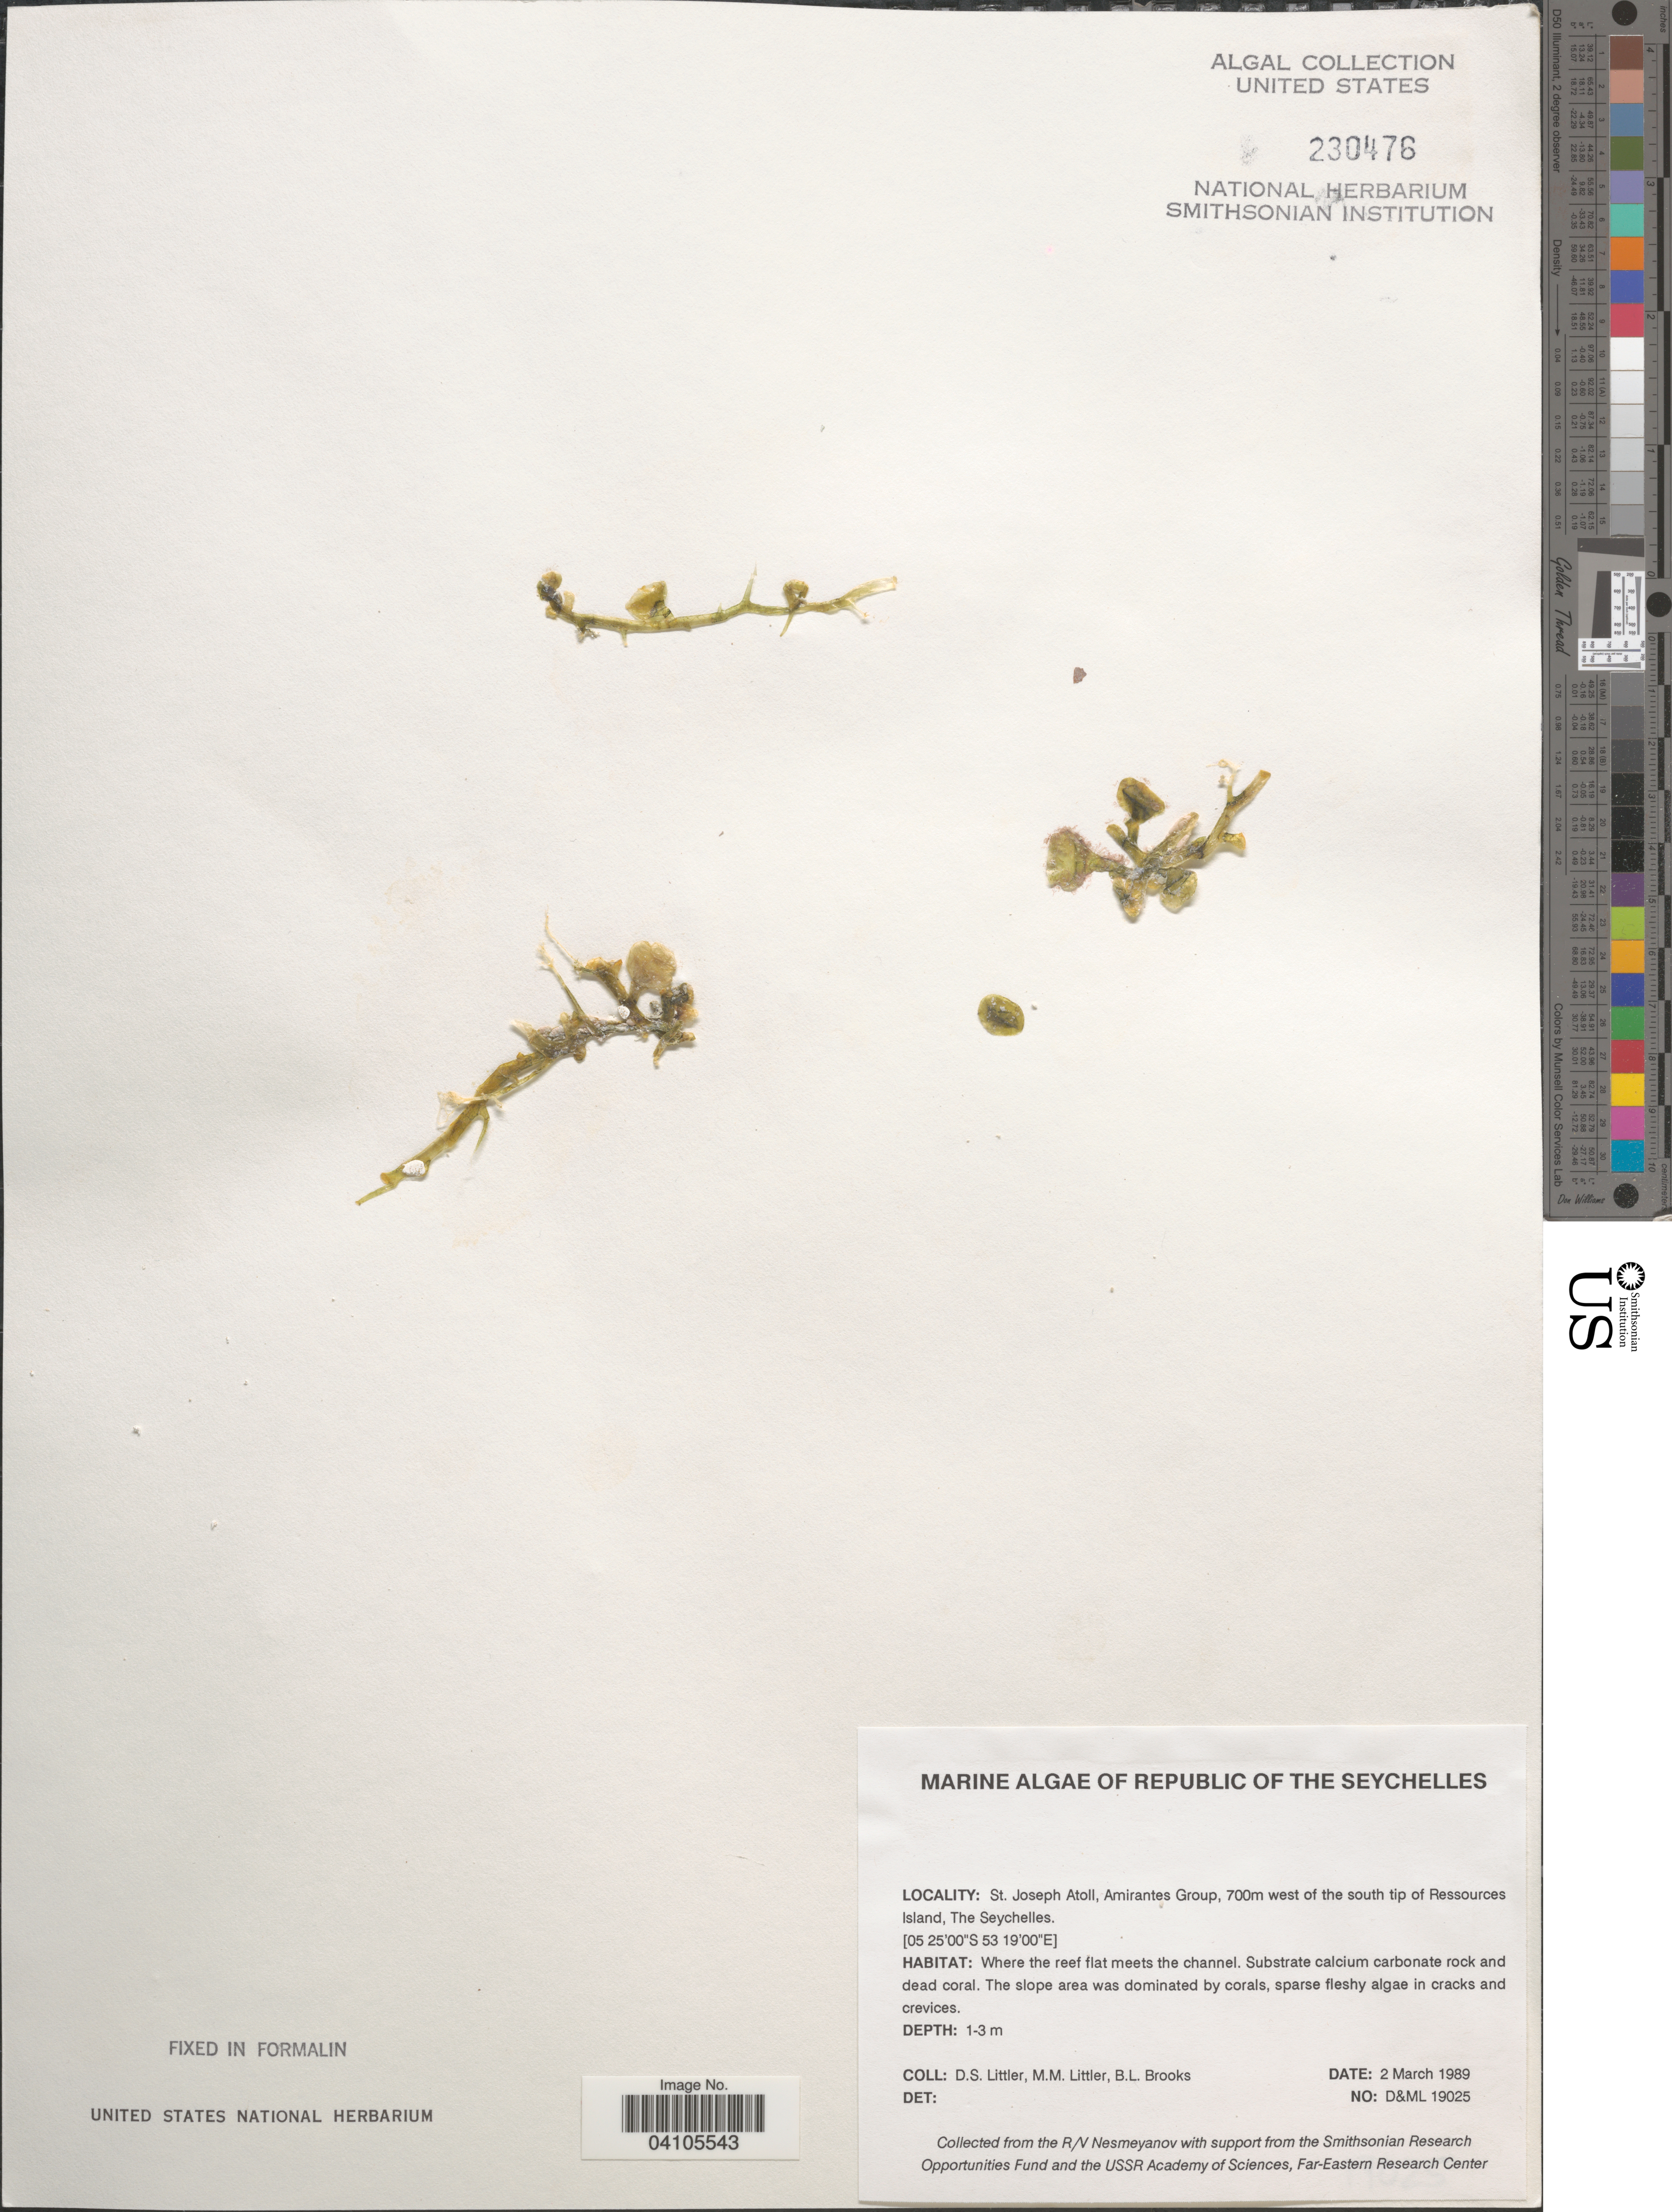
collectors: D. S. Littler & B. Brooks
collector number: D&ML 19025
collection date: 1989-03-02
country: Seychelles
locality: St. Joseph Atoll, Amirantes Group, 700m west of the south tip of Ressources Island.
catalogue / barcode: US 230476